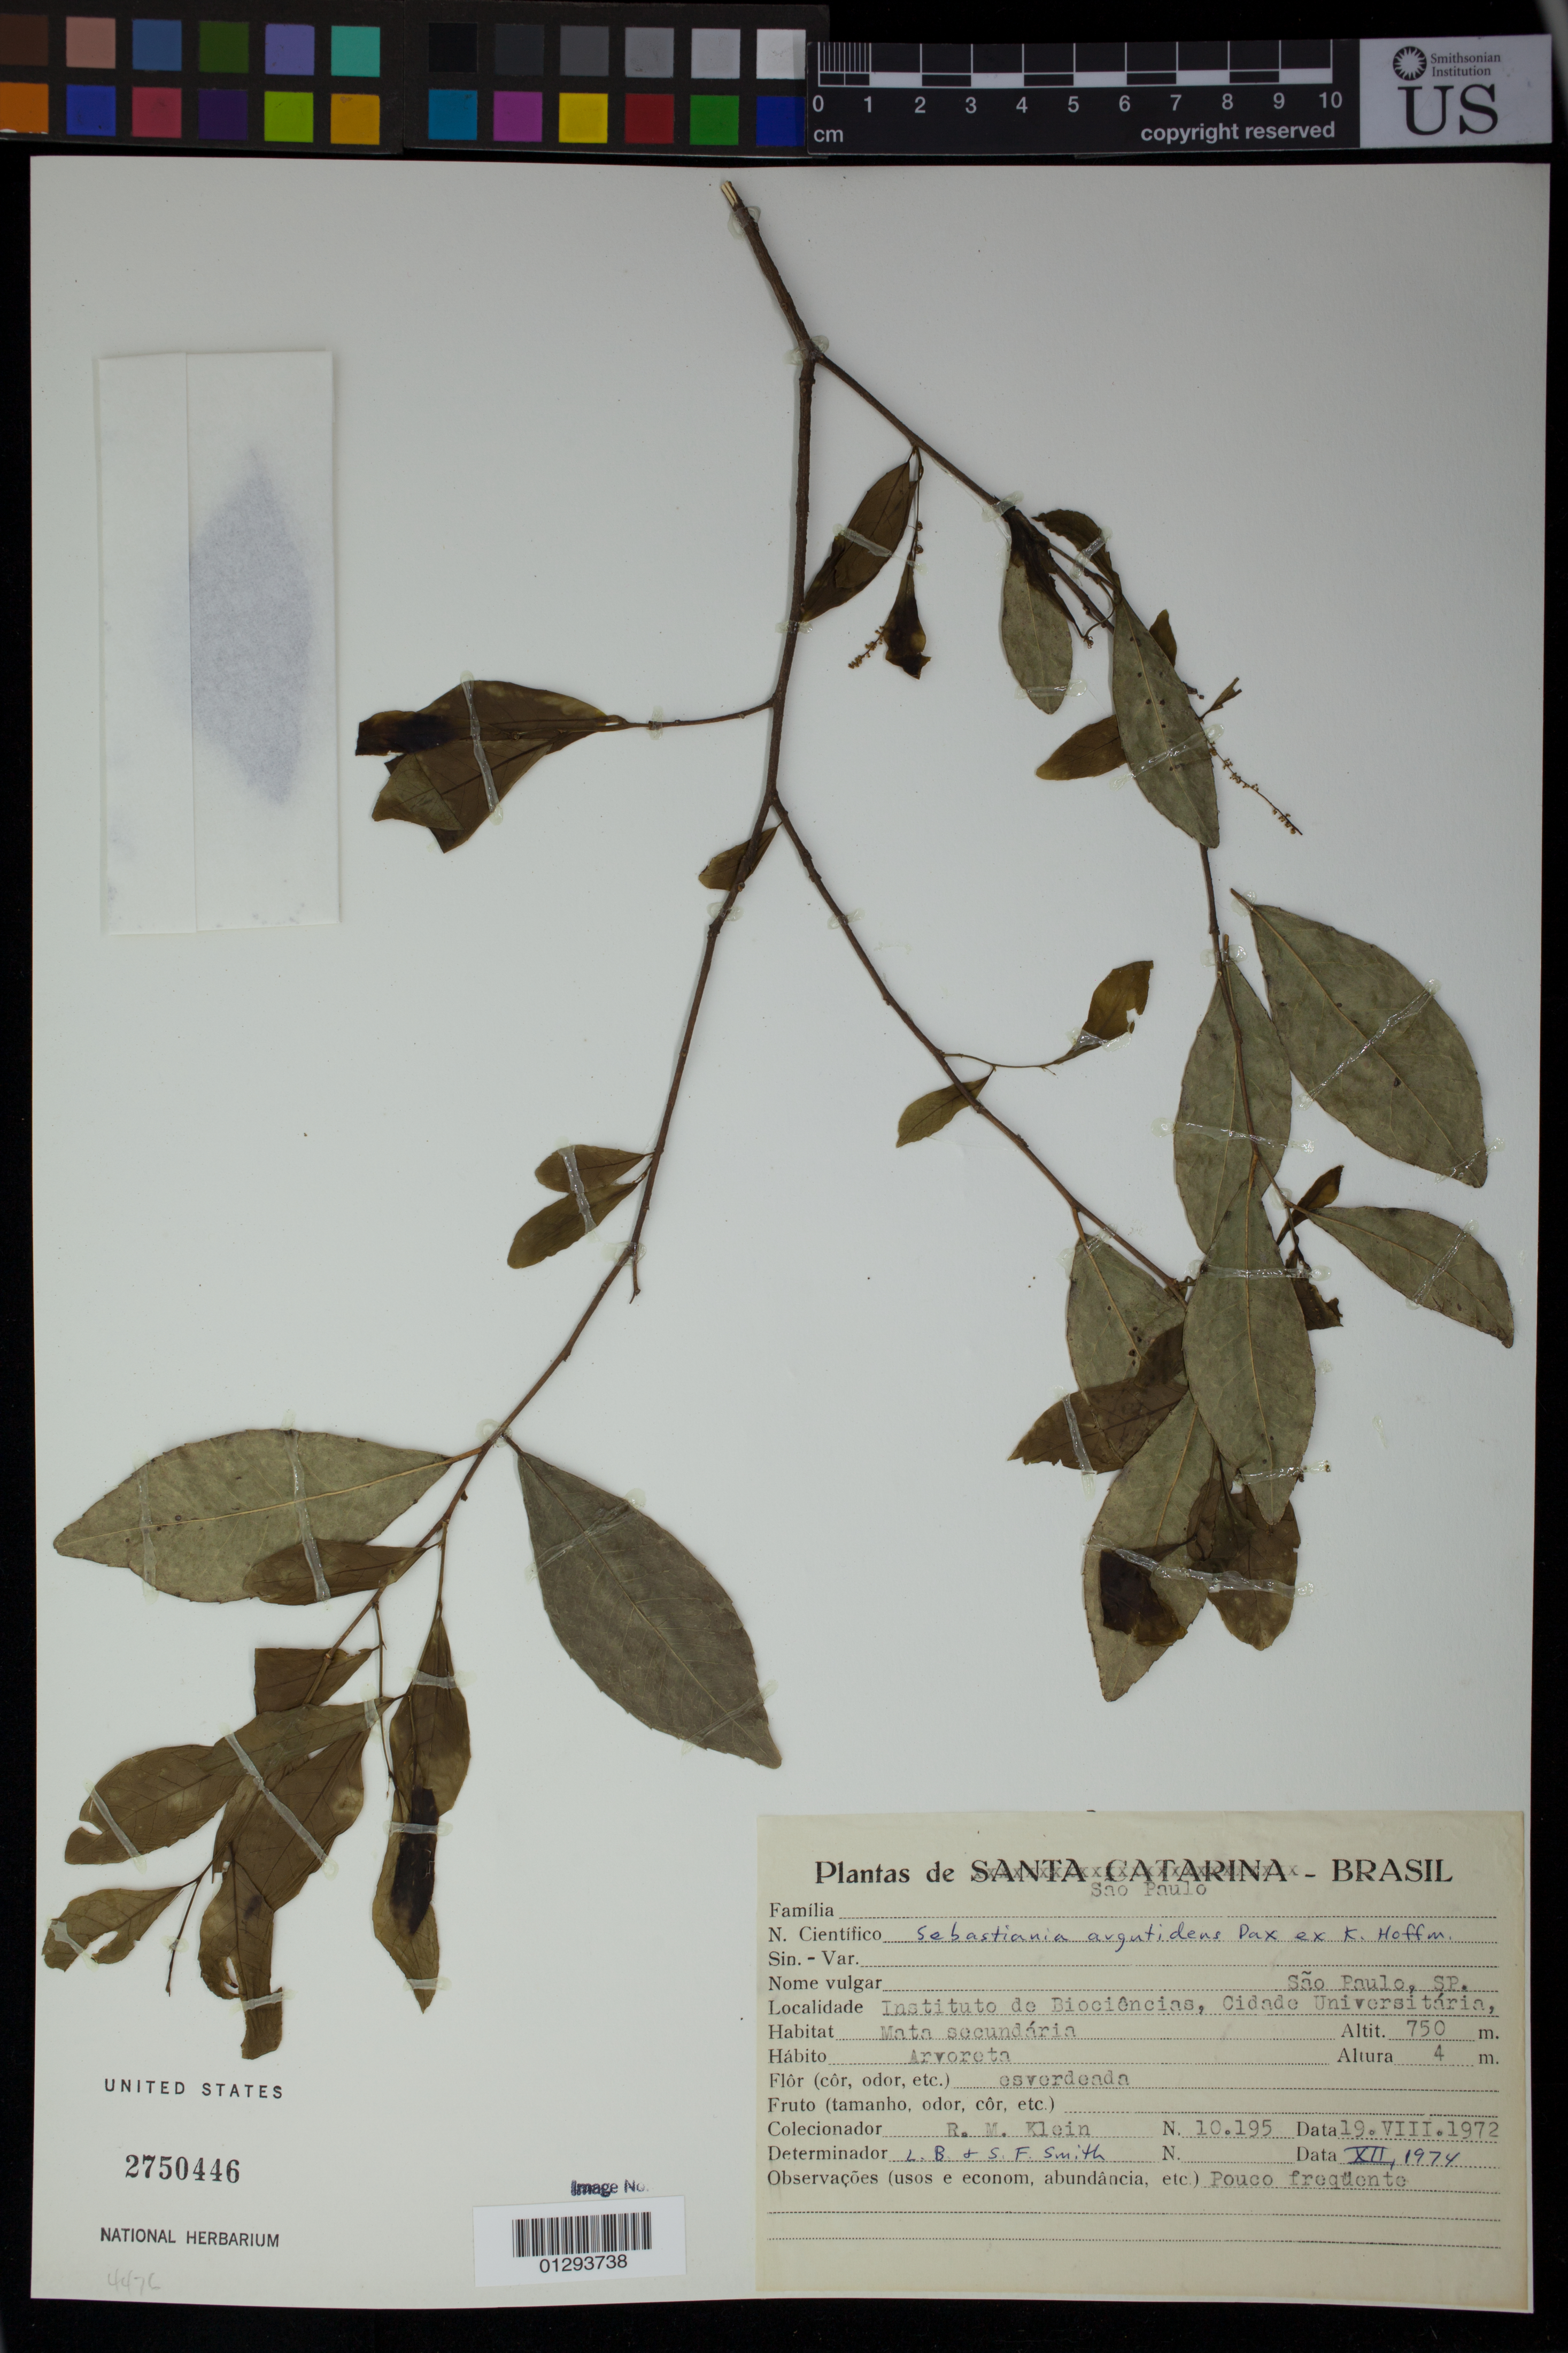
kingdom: Plantae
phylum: Tracheophyta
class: Magnoliopsida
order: Malpighiales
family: Euphorbiaceae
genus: Sebastiania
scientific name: Sebastiania argutidens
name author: Pax & K. Hoffm.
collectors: R. M. Klein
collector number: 10195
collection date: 1972-08-19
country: Brazil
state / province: São Paulo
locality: Instituto de Biociencias, Cidade Universitaria, Sao Paulo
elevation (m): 750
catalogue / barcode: US 2750446